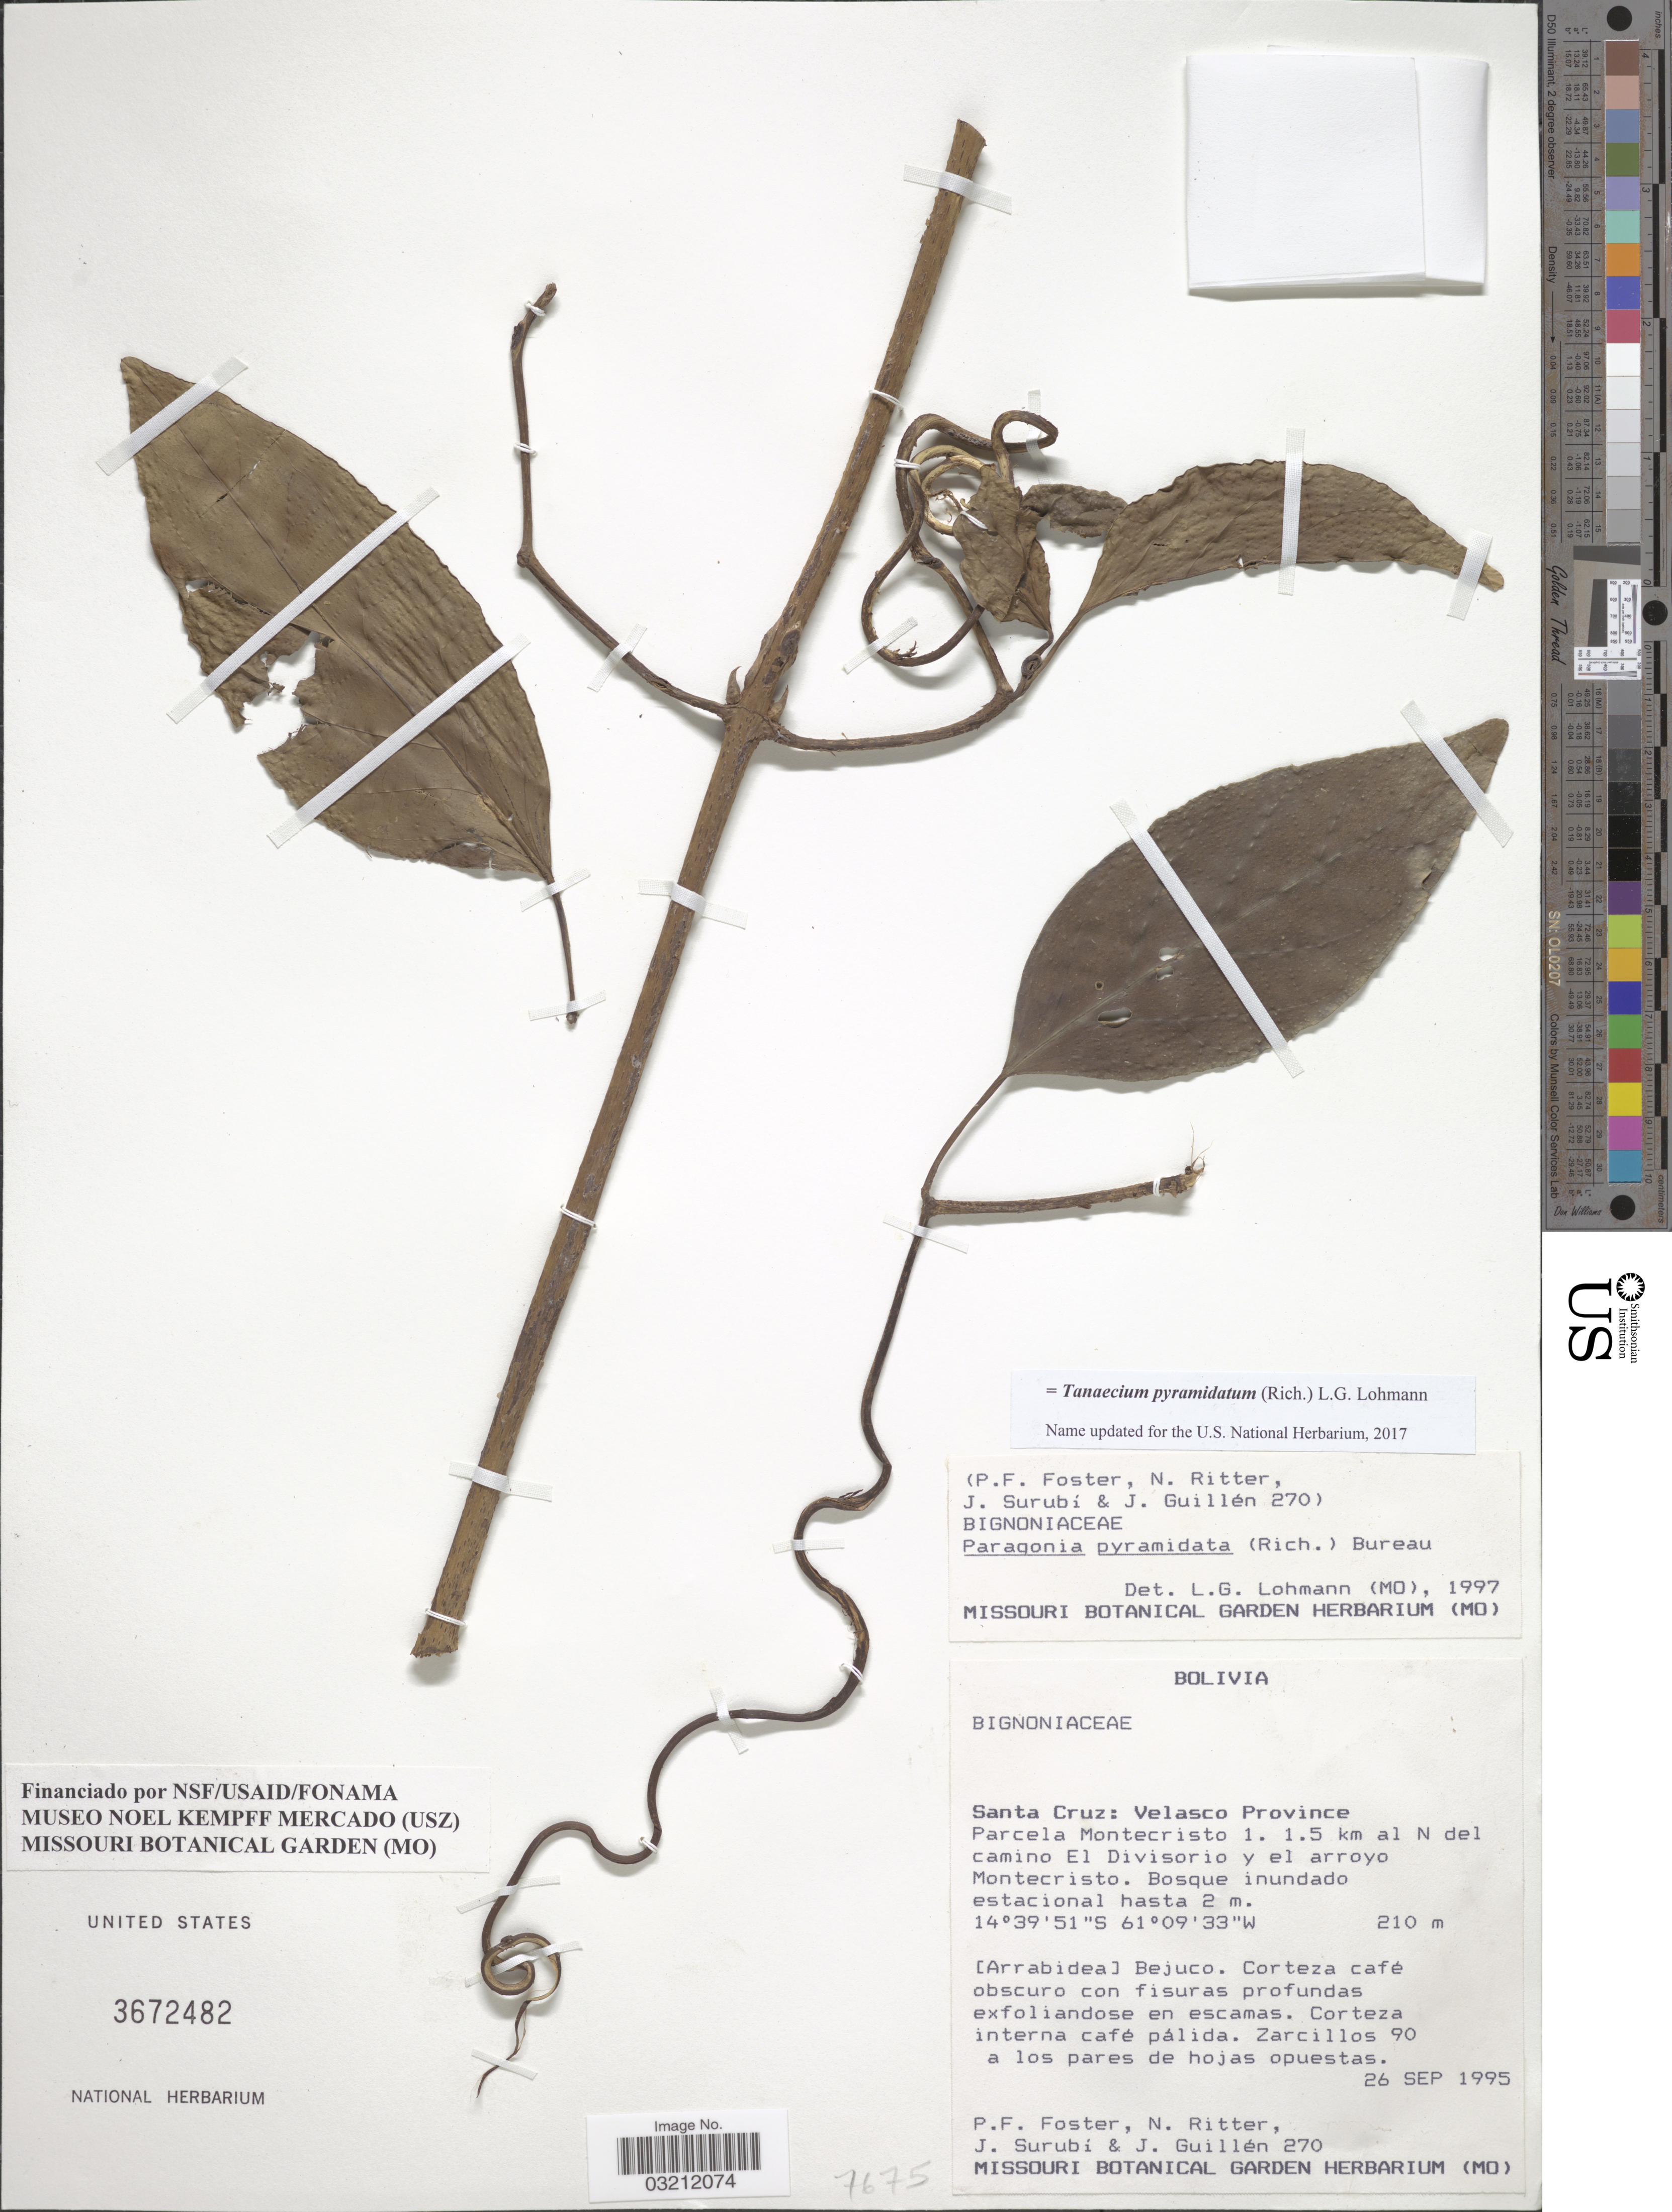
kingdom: Plantae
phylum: Tracheophyta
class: Magnoliopsida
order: Lamiales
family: Bignoniaceae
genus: Tanaecium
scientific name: Tanaecium pyramidatum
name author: (Rich.) L.G. Lohmann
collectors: P. Foster, N. Ritter, J. Surubi & J. Guillén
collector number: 270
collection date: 1995-09-26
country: Bolivia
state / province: Santa Cruz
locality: Velasco Province. Parcela Montecristo 1. 1.5 km al N del camino El Divisorio y el arroyo Montecristo.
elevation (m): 210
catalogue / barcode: US 3672482